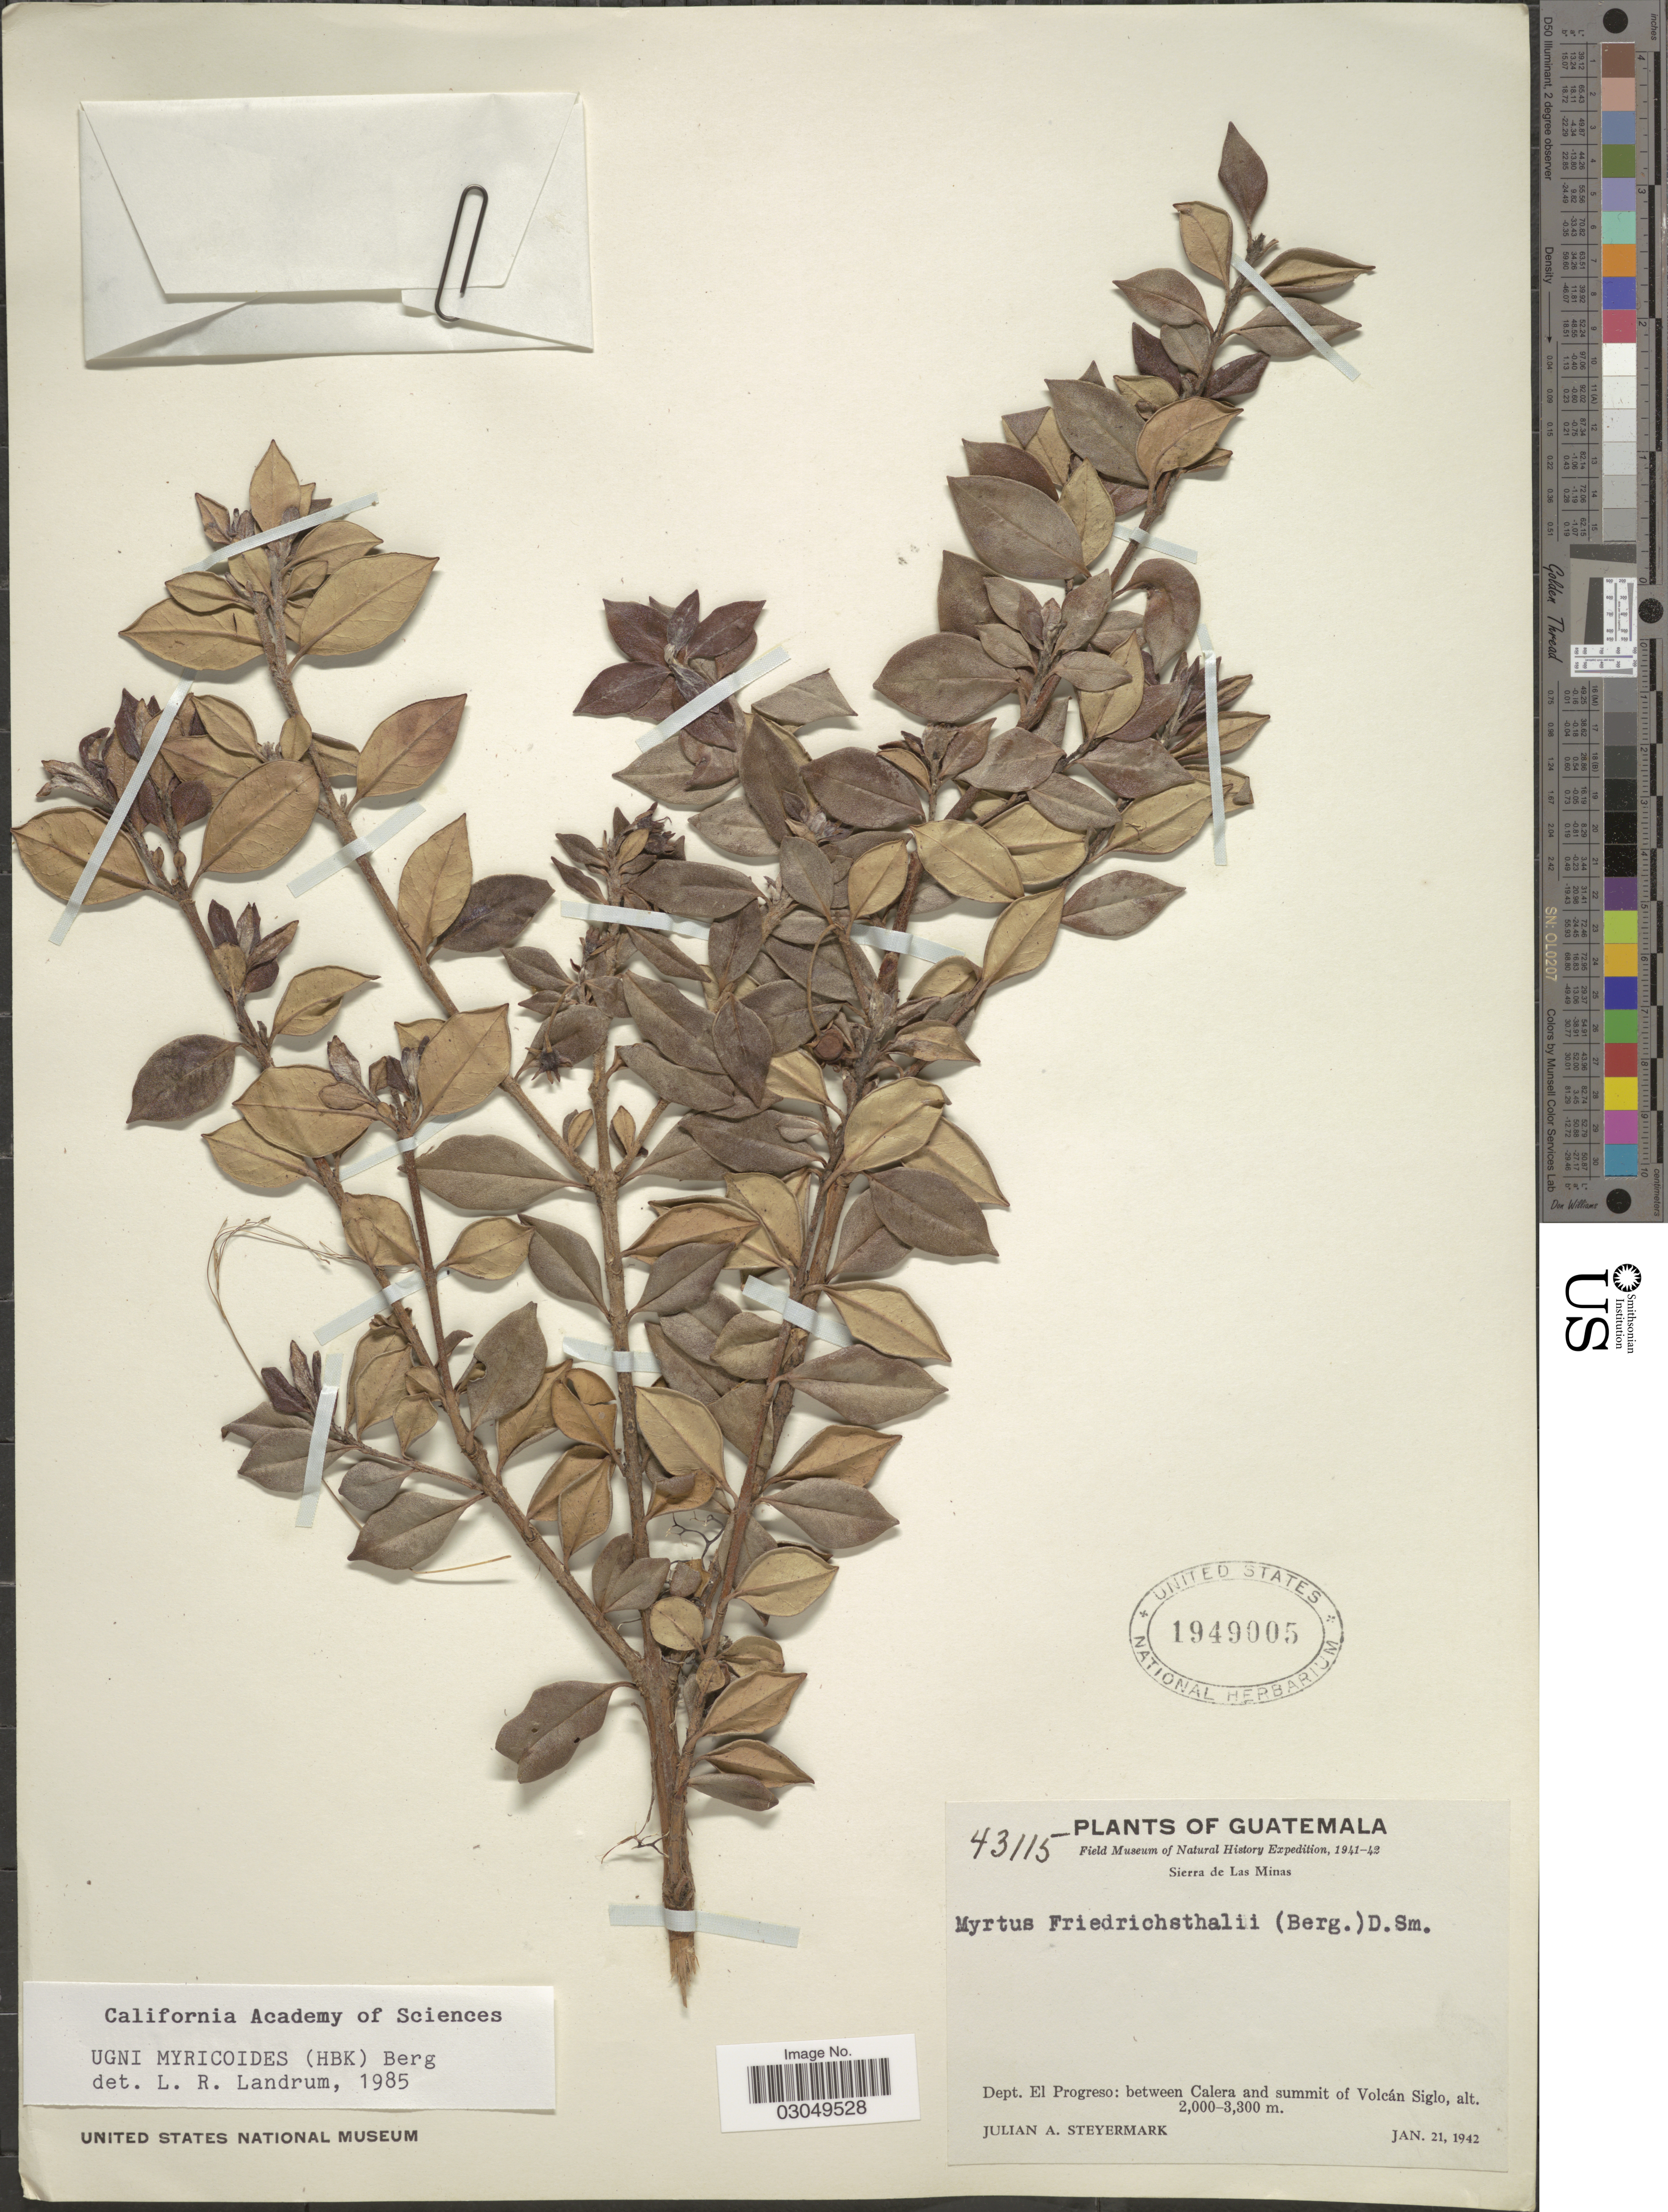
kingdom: Plantae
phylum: Tracheophyta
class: Magnoliopsida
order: Myrtales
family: Myrtaceae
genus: Ugni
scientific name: Ugni myricoides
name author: (Kunth) O. Berg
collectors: J. Steyermark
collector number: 43115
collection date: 1942-01-21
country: Guatemala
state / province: El Progreso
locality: Sierra de Las Minas, Dept. El Progreso: between Calera and summit of Volcán Siglo.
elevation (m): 2000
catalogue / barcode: US 1949005